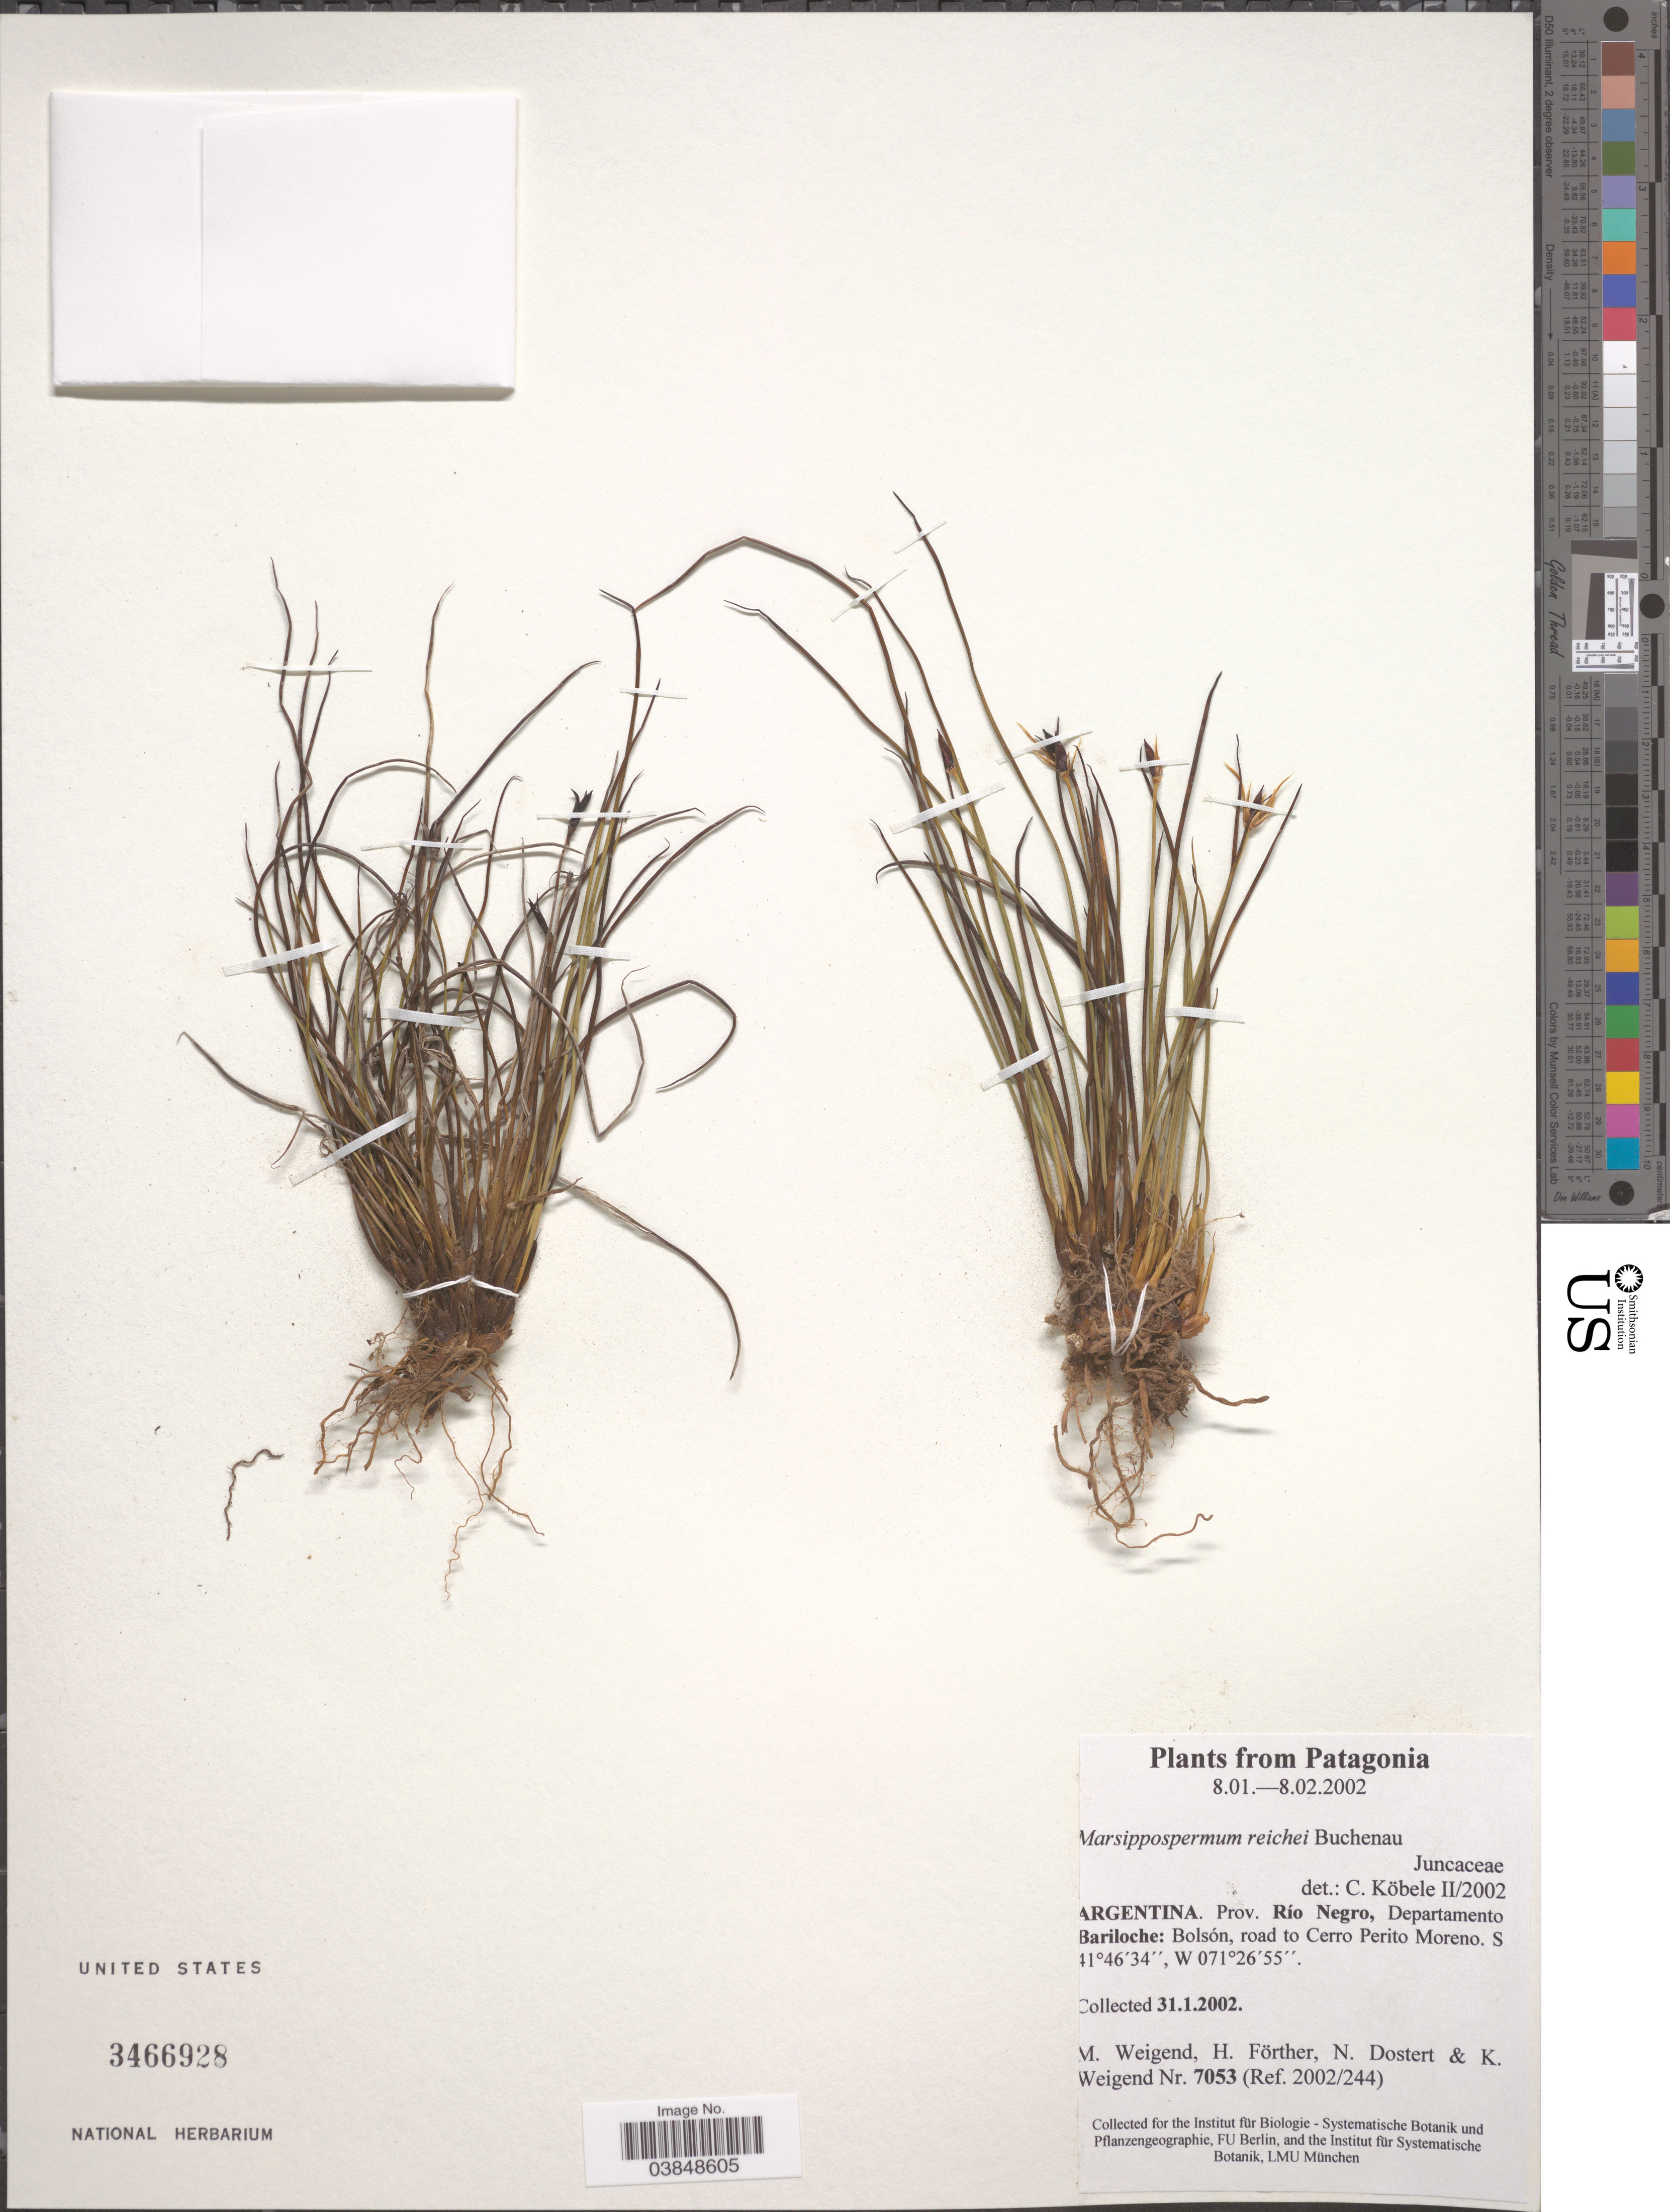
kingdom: Plantae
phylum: Tracheophyta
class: Liliopsida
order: Poales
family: Juncaceae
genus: Marsippospermum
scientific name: Marsippospermum reichei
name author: Buchenau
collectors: M. Weigend, H. Förther, N. Dostert & K. Weigend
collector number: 7053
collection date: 2002-01-31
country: Argentina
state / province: Rio Negro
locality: Patagonia. Departamento Bariloche: Bolsón, road to Cerro Perito Moreno.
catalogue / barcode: US 3466928